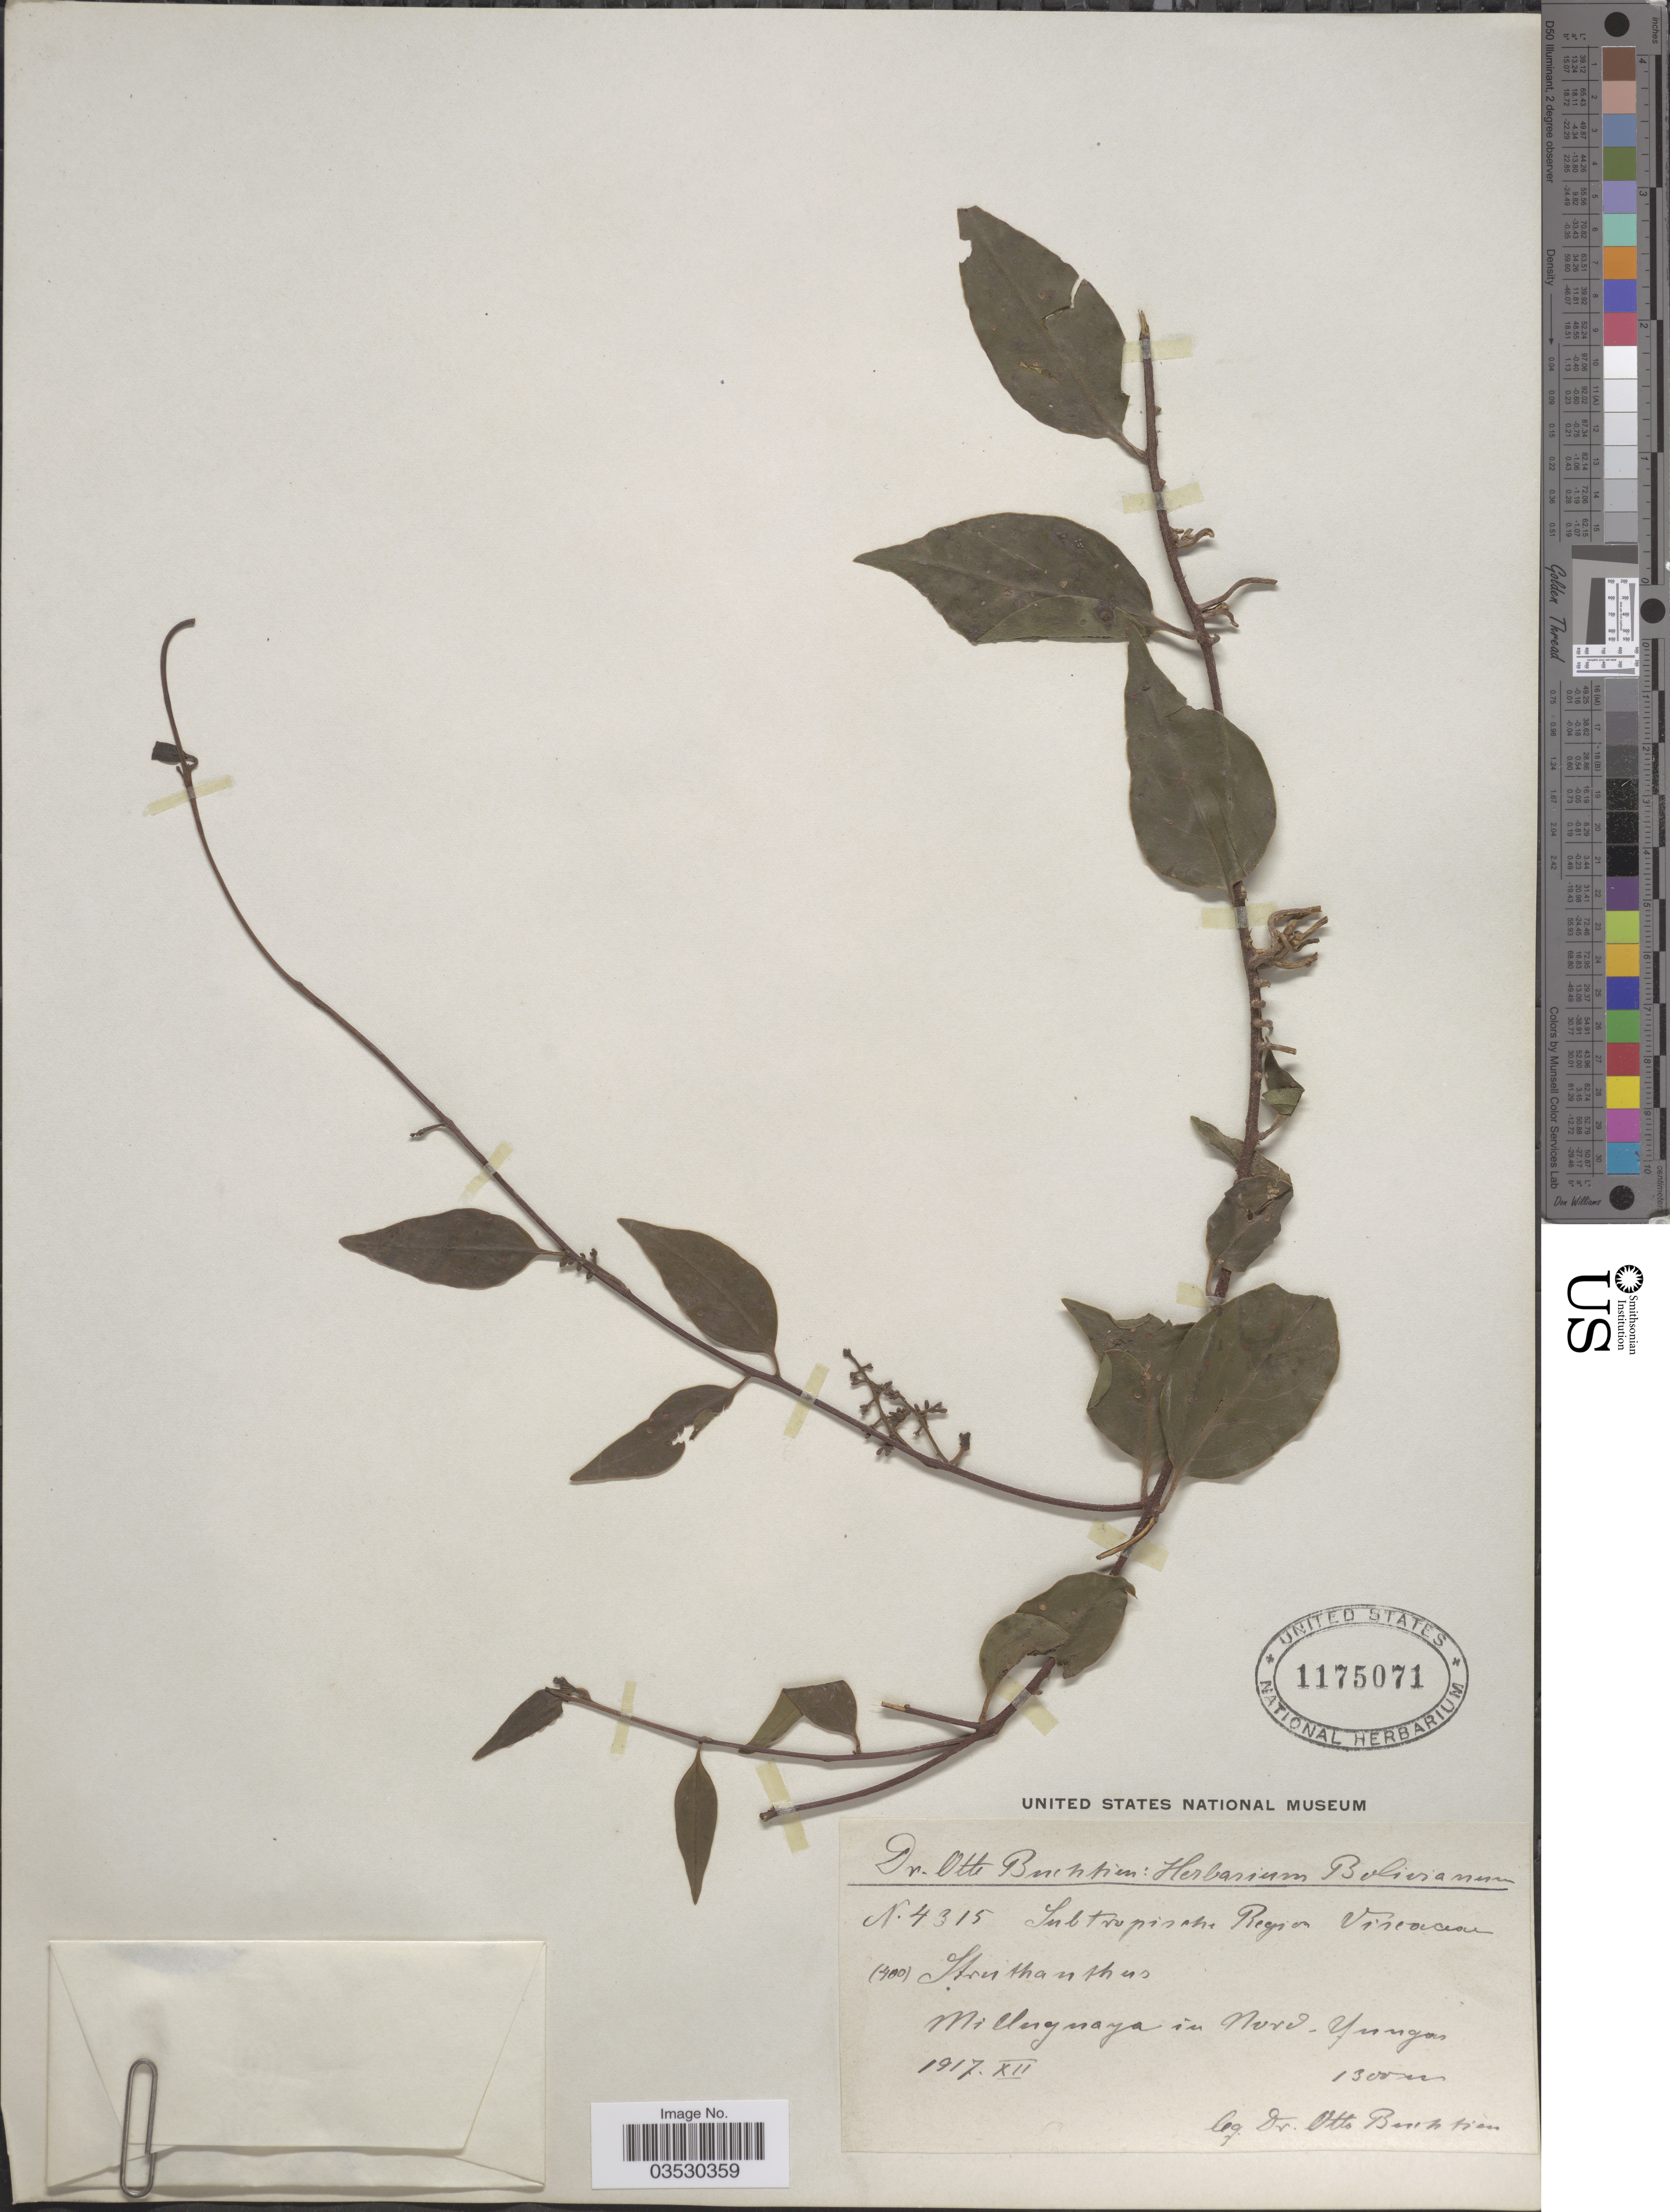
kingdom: Plantae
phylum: Tracheophyta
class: Magnoliopsida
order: Santalales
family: Loranthaceae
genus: Struthanthus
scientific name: Struthanthus concinnus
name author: Mart.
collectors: O. Buchtien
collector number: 4315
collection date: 1917-12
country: Bolivia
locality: Subtropische Region. Milluguaya in Nord-Yungas.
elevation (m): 1300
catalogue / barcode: US 1175071